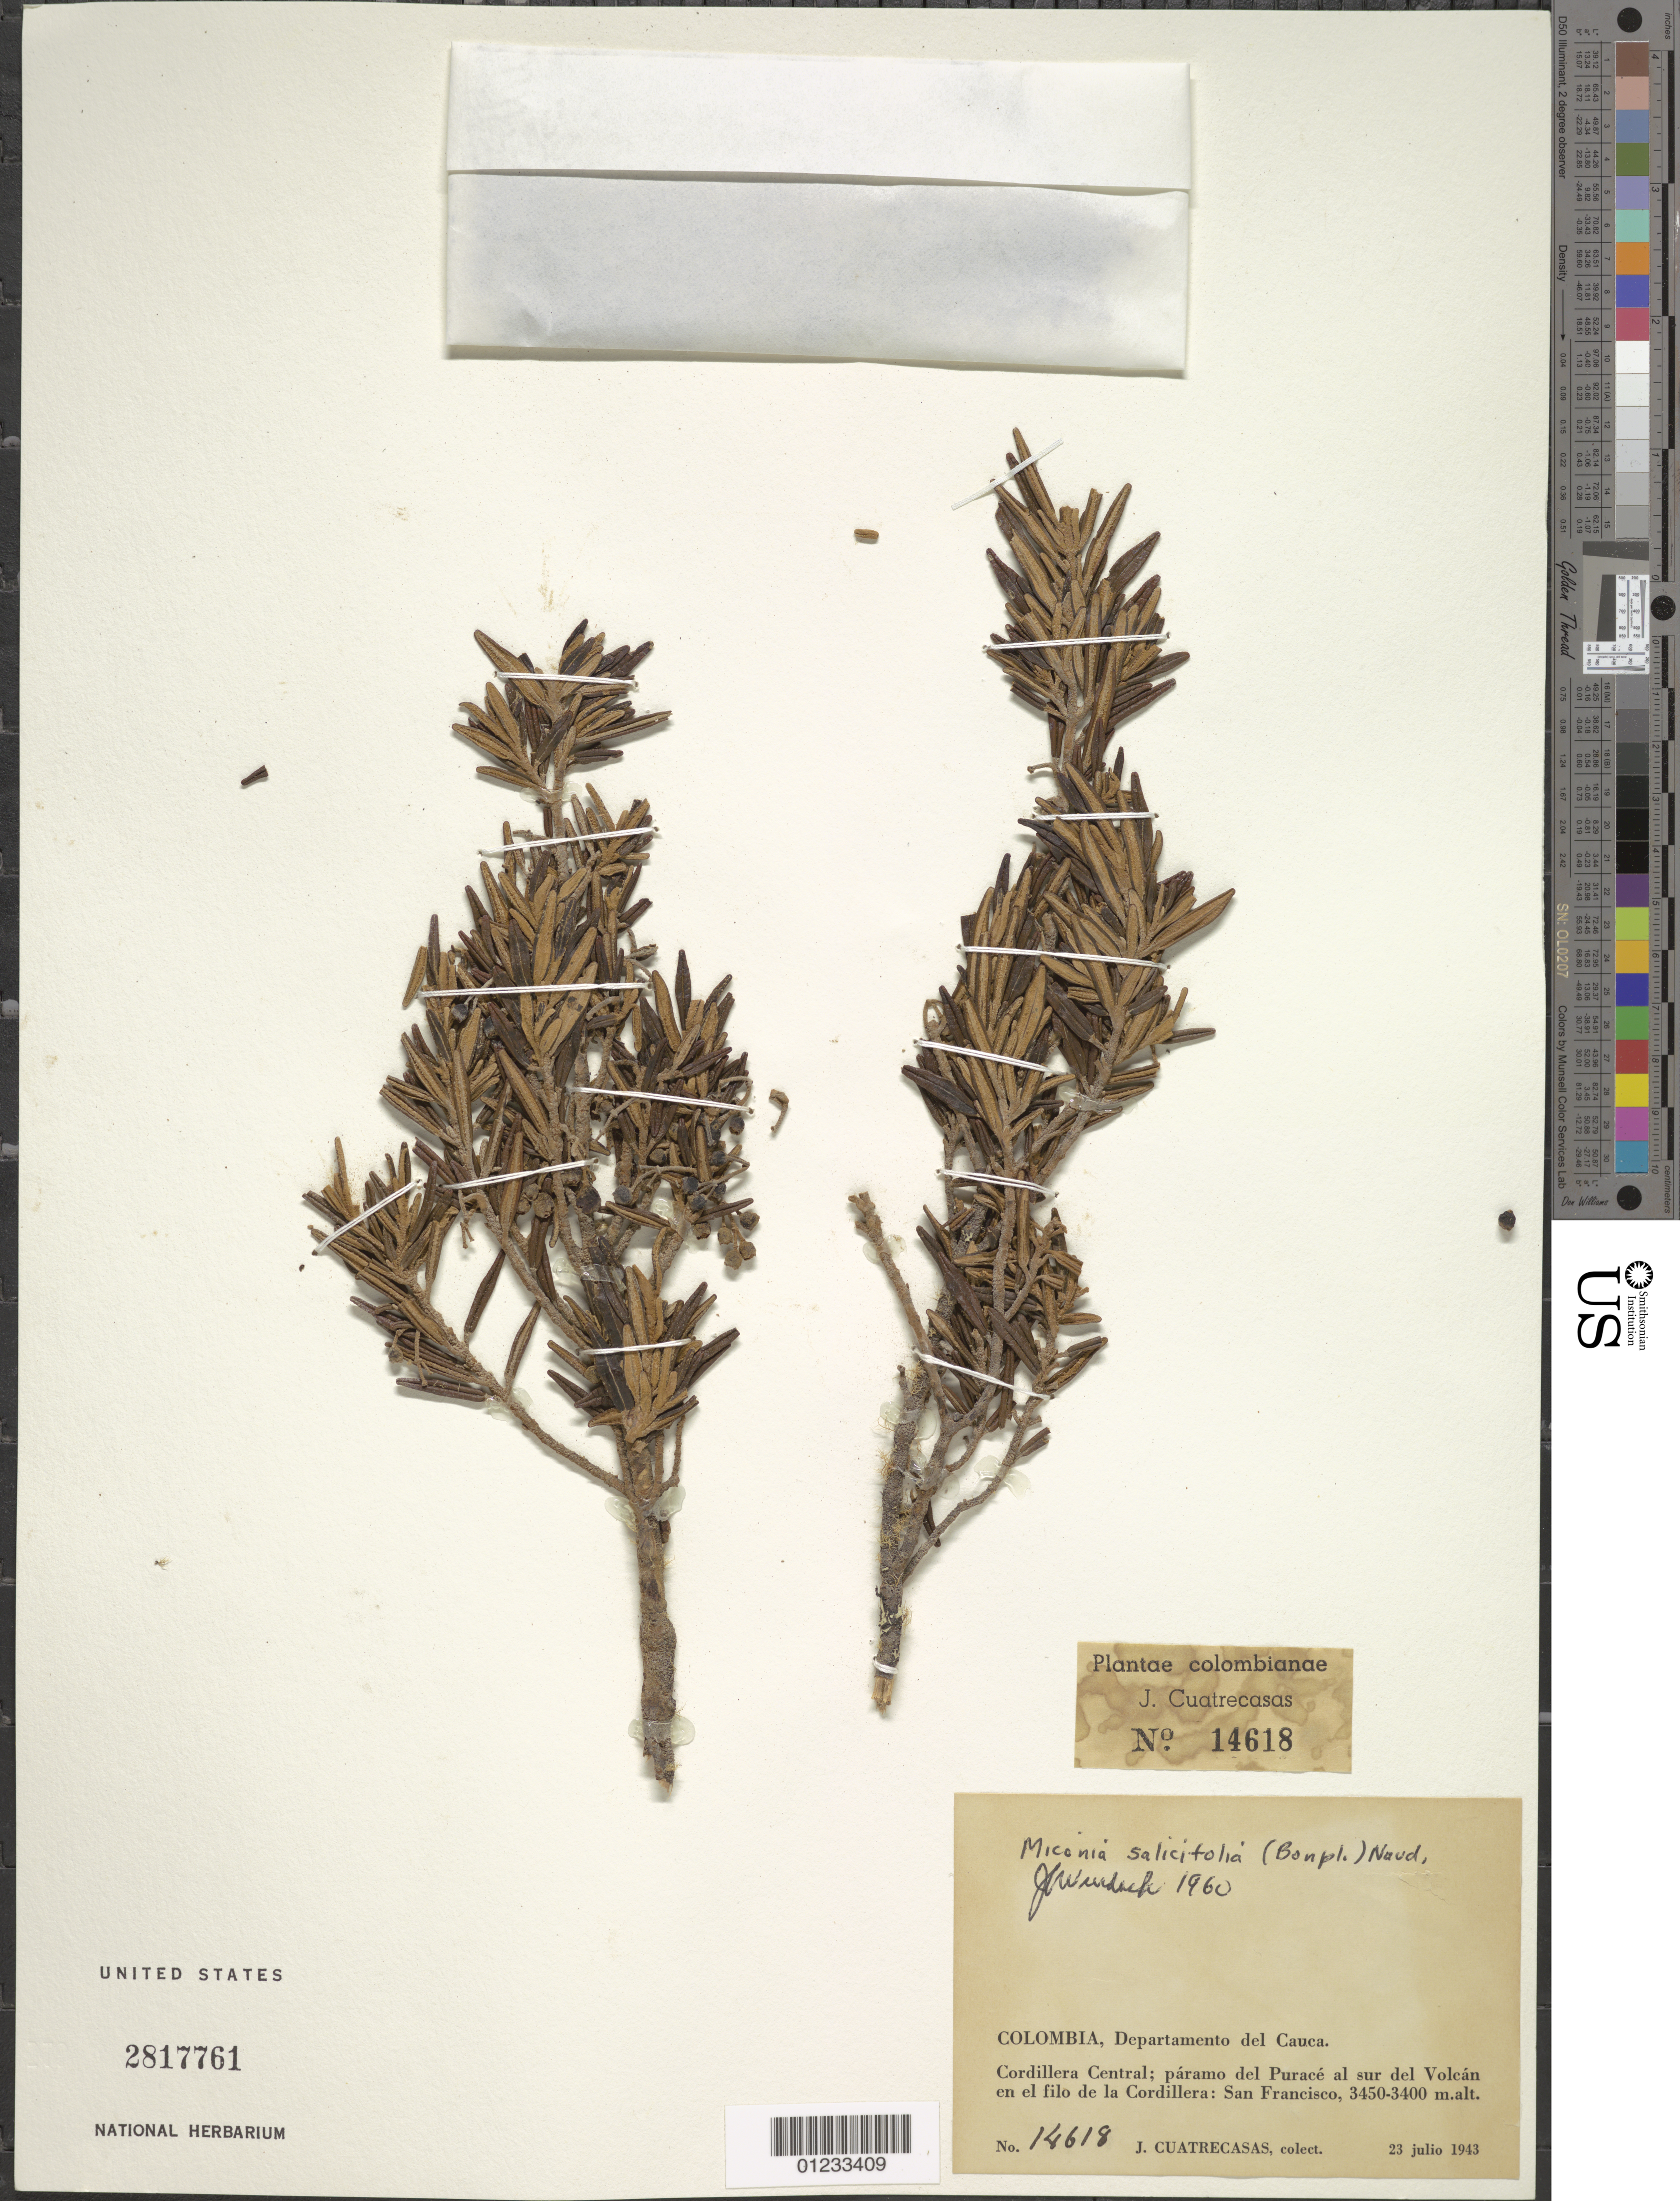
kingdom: Plantae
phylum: Tracheophyta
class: Magnoliopsida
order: Myrtales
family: Melastomataceae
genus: Miconia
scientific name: Miconia salicifolia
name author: (Bonpl.) Naudin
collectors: J. Cuatrecasas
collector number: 14618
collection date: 1943-07-23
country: Colombia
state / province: Cauca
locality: Cordillera Central, páramo del Puracé al sur del Volcán en el filo de la Cordillera, San Francisco.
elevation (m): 3400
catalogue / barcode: US 2817761